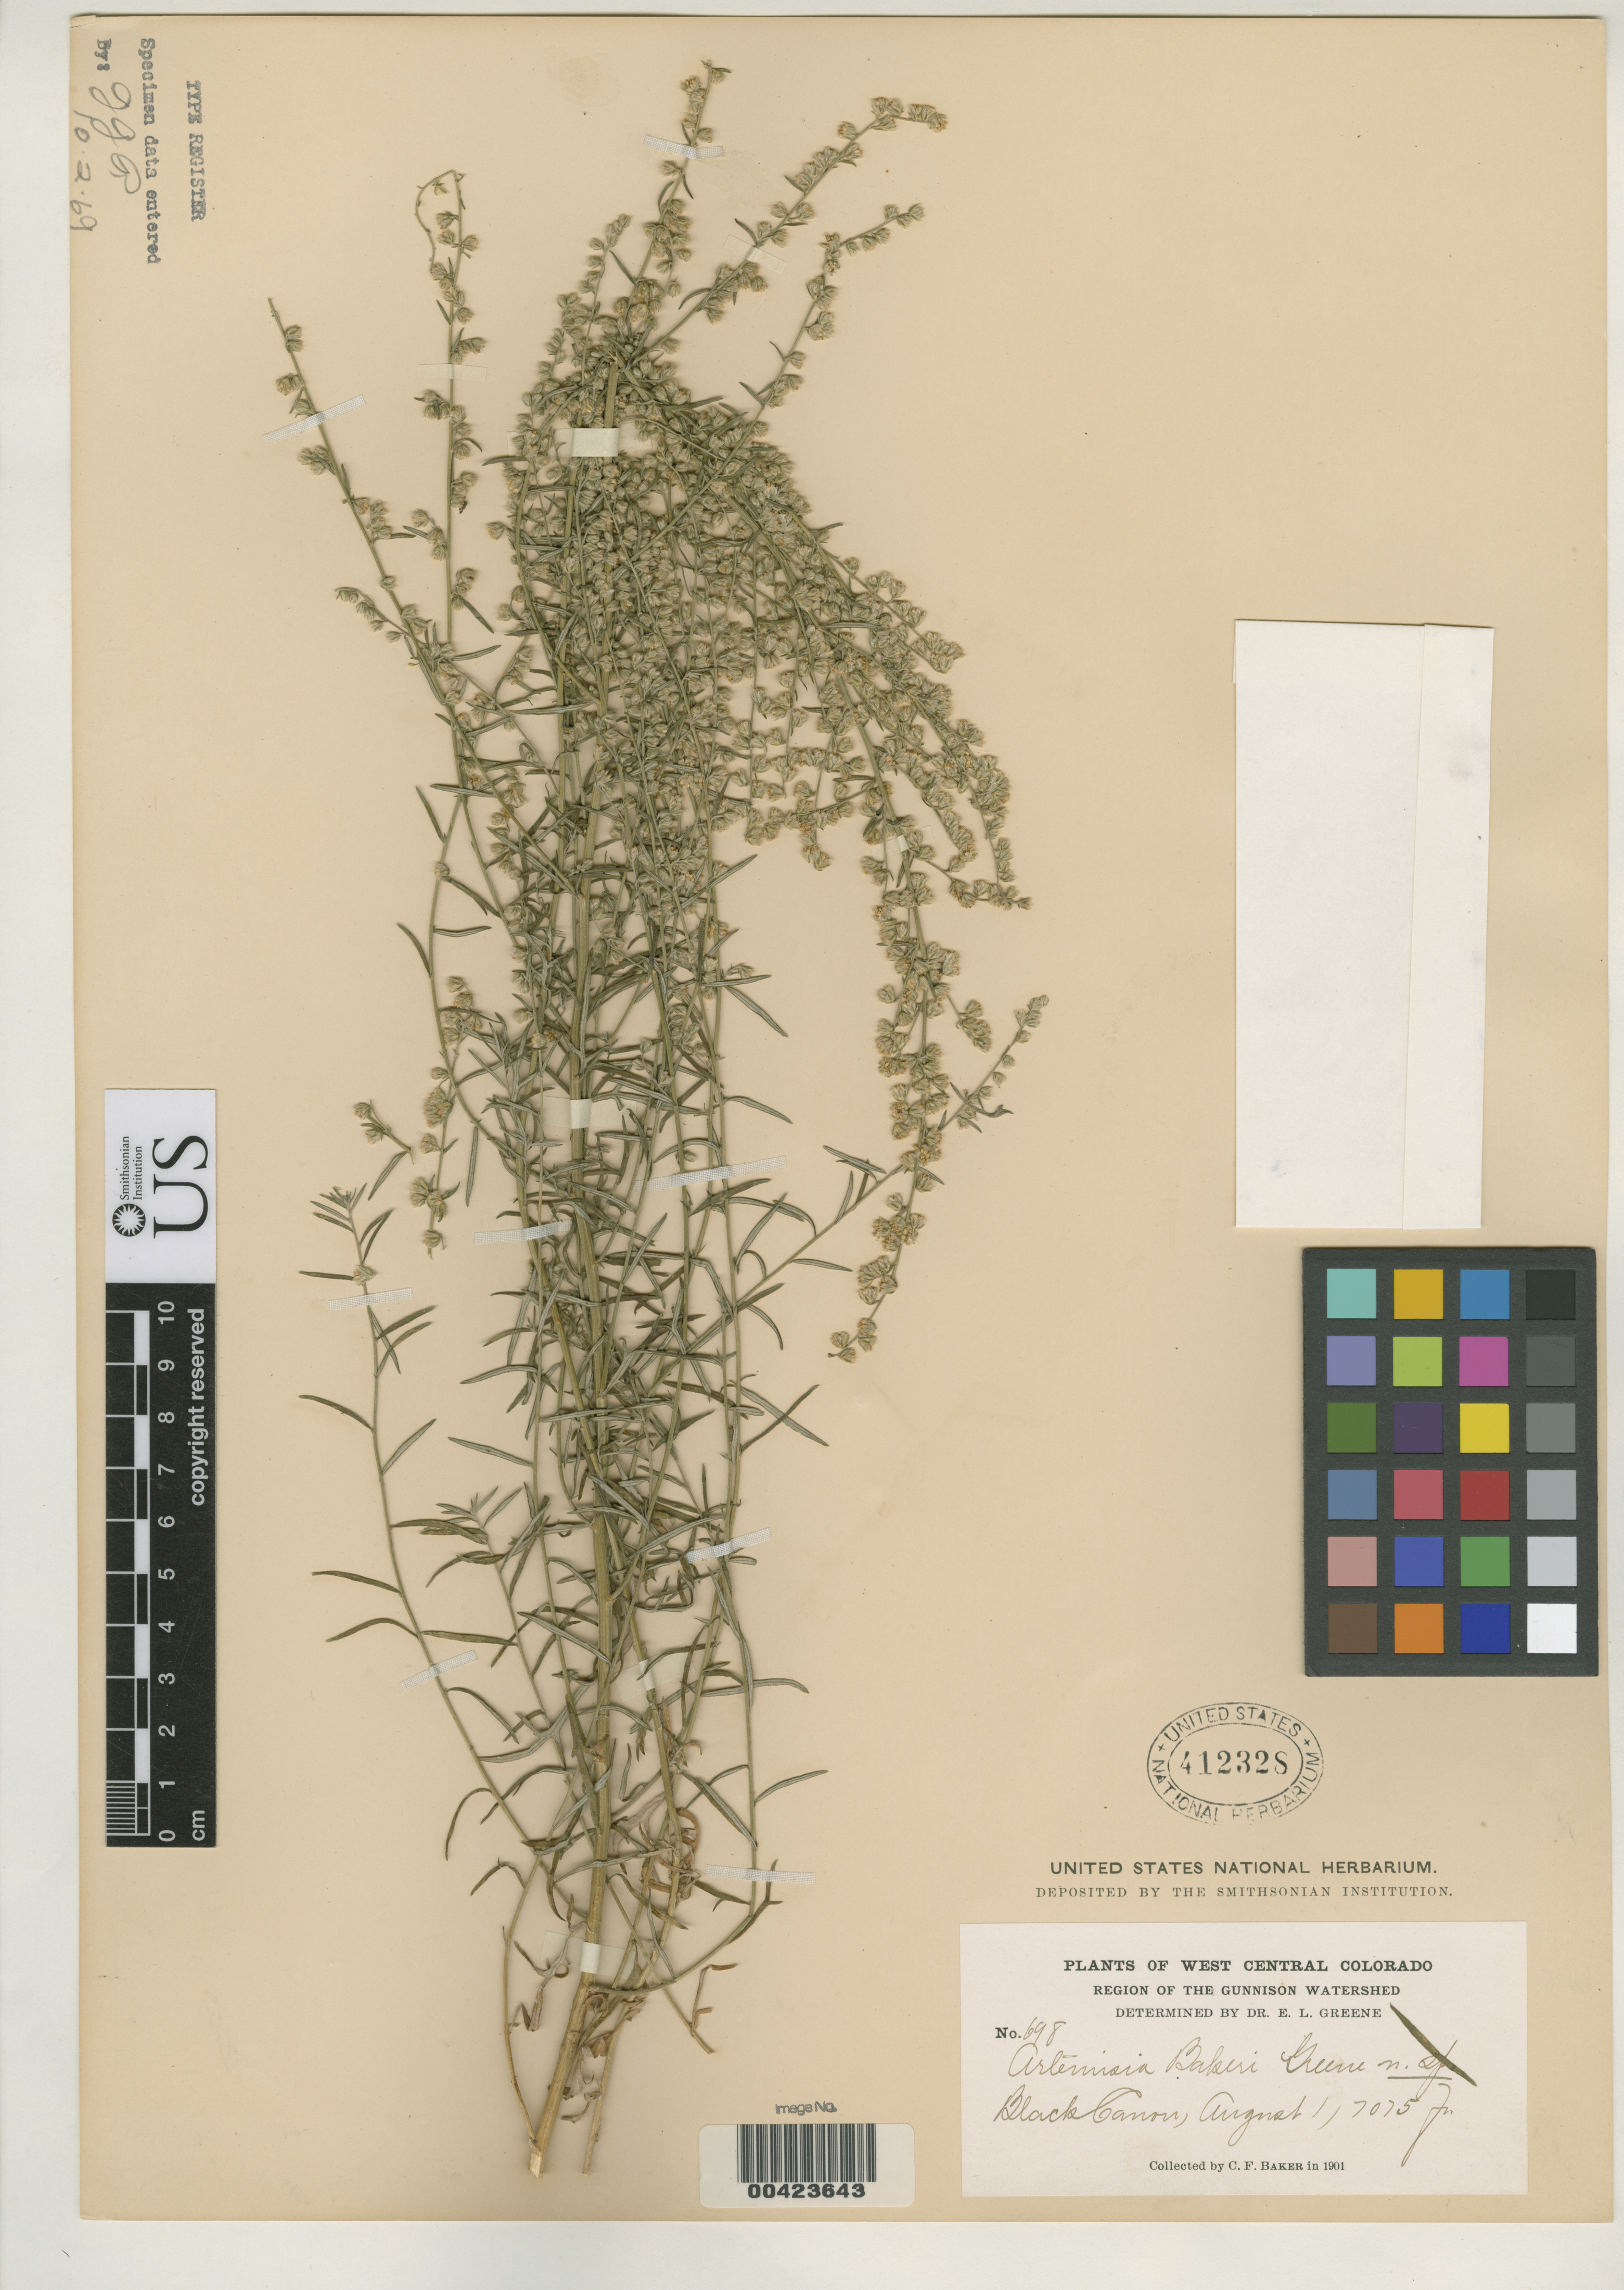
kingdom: Plantae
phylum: Tracheophyta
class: Magnoliopsida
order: Asterales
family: Asteraceae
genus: Artemisia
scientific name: Artemisia bakeri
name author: Greene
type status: Type Collection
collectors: C. F. Baker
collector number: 698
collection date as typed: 01 Aug 1901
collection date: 1901-08-01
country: United States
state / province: Colorado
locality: Black Canyon.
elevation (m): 2156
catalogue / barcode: US 412328